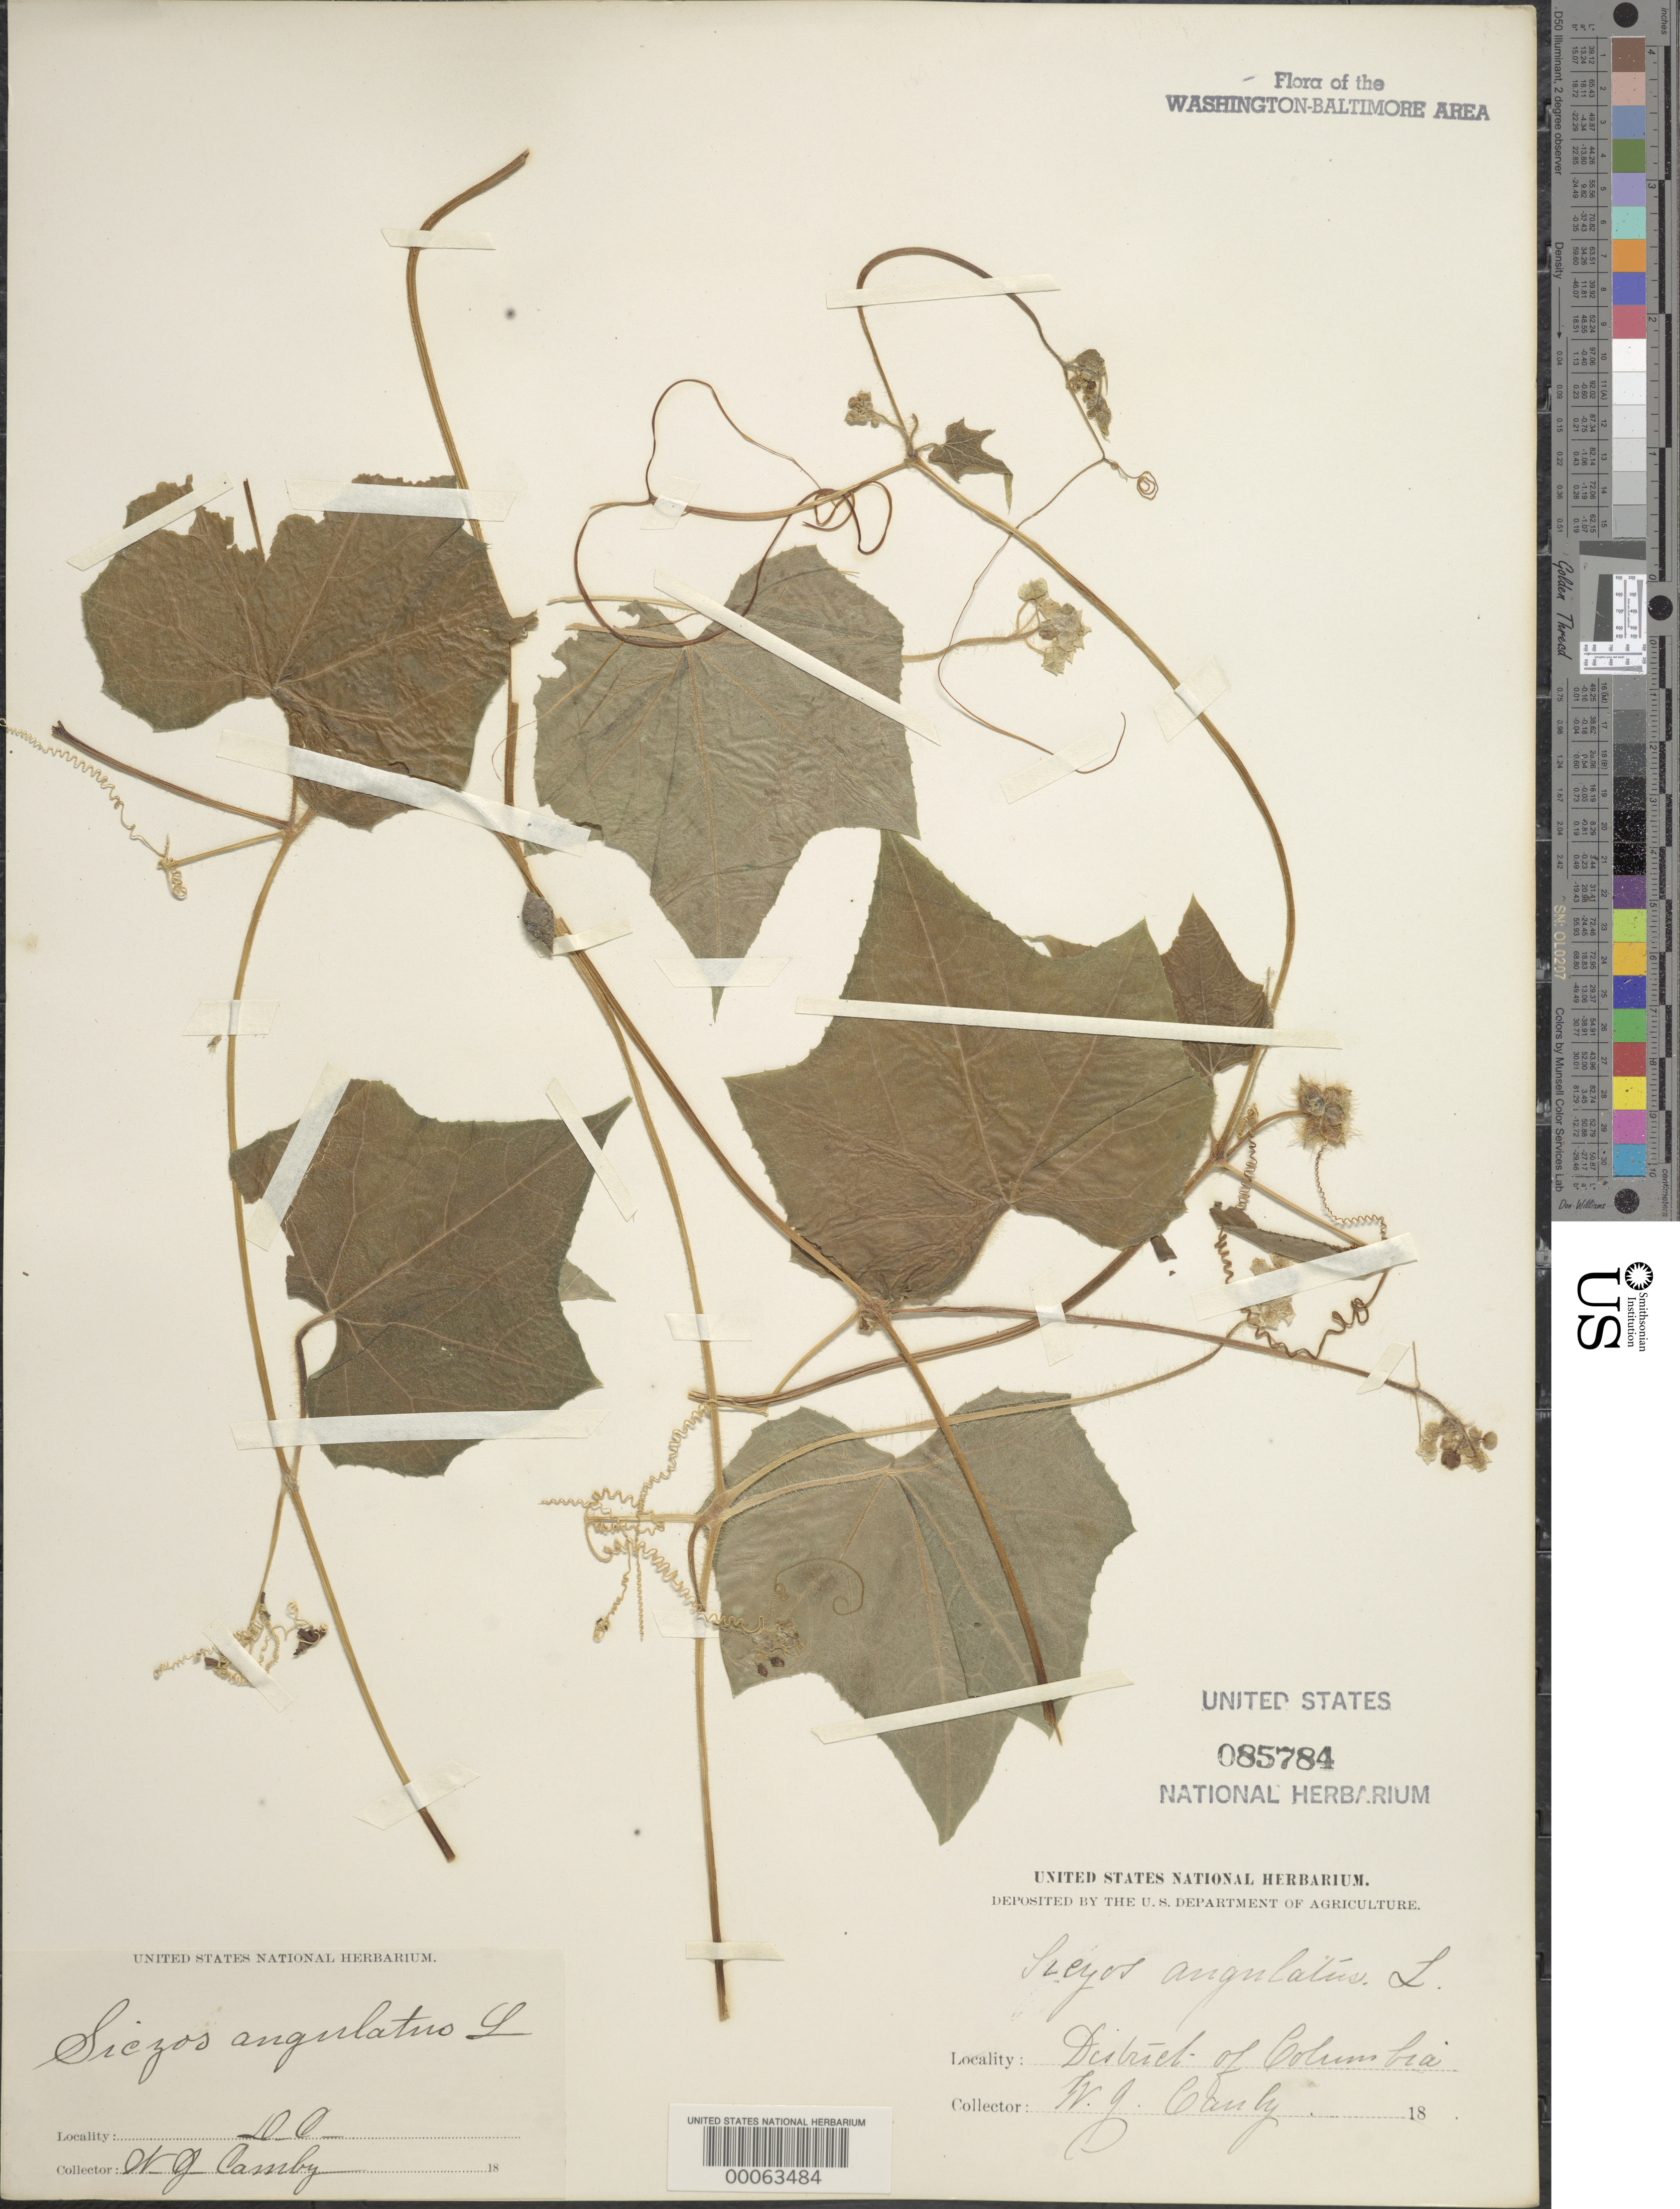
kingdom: Plantae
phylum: Tracheophyta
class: Magnoliopsida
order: Cucurbitales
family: Cucurbitaceae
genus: Sicyos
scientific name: Sicyos angulatus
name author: L.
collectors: W. Canby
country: United States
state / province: District of Columbia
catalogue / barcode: US 85784